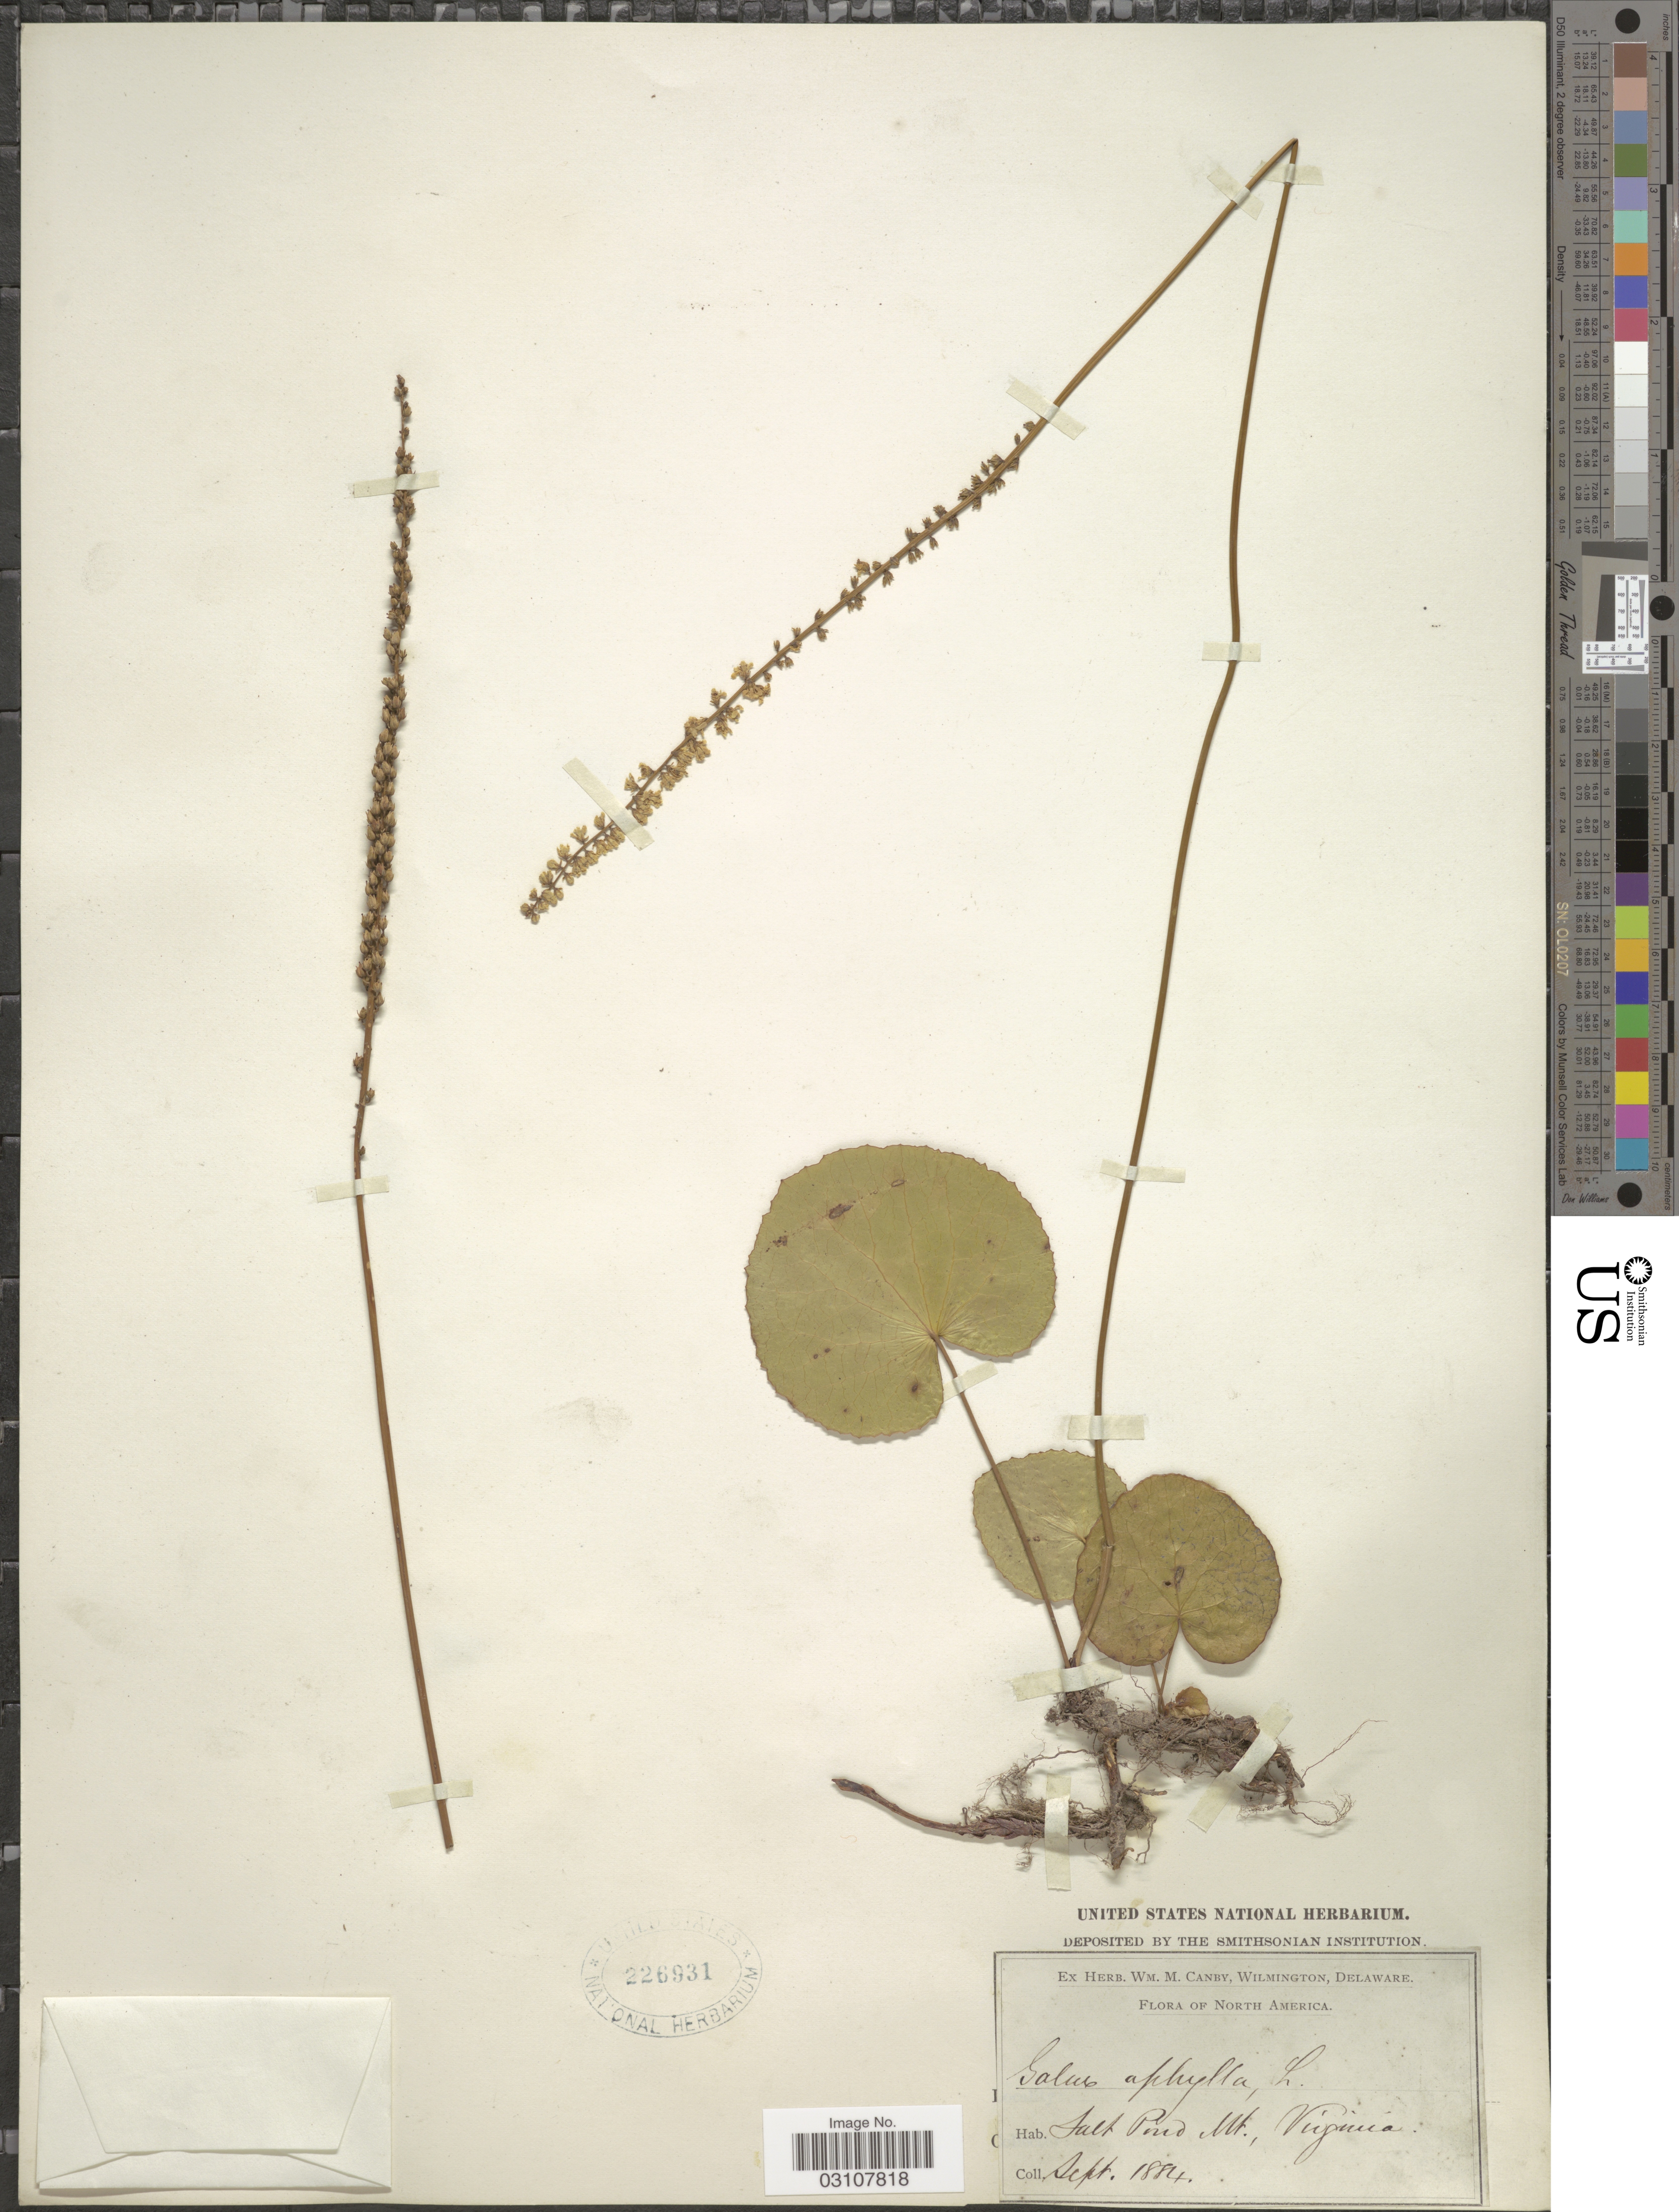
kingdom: Plantae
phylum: Tracheophyta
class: Magnoliopsida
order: Ericales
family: Diapensiaceae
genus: Galax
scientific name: Galax urceolata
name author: (Poir.) Brummitt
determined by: Gaynor, Michelle L., (FLAS), University of Florida (UNITED STATES)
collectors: ex herb. W.M. Canby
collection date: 1884-09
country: United States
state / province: Virginia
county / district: Giles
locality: Salt Pond Mt.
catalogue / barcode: US 226931